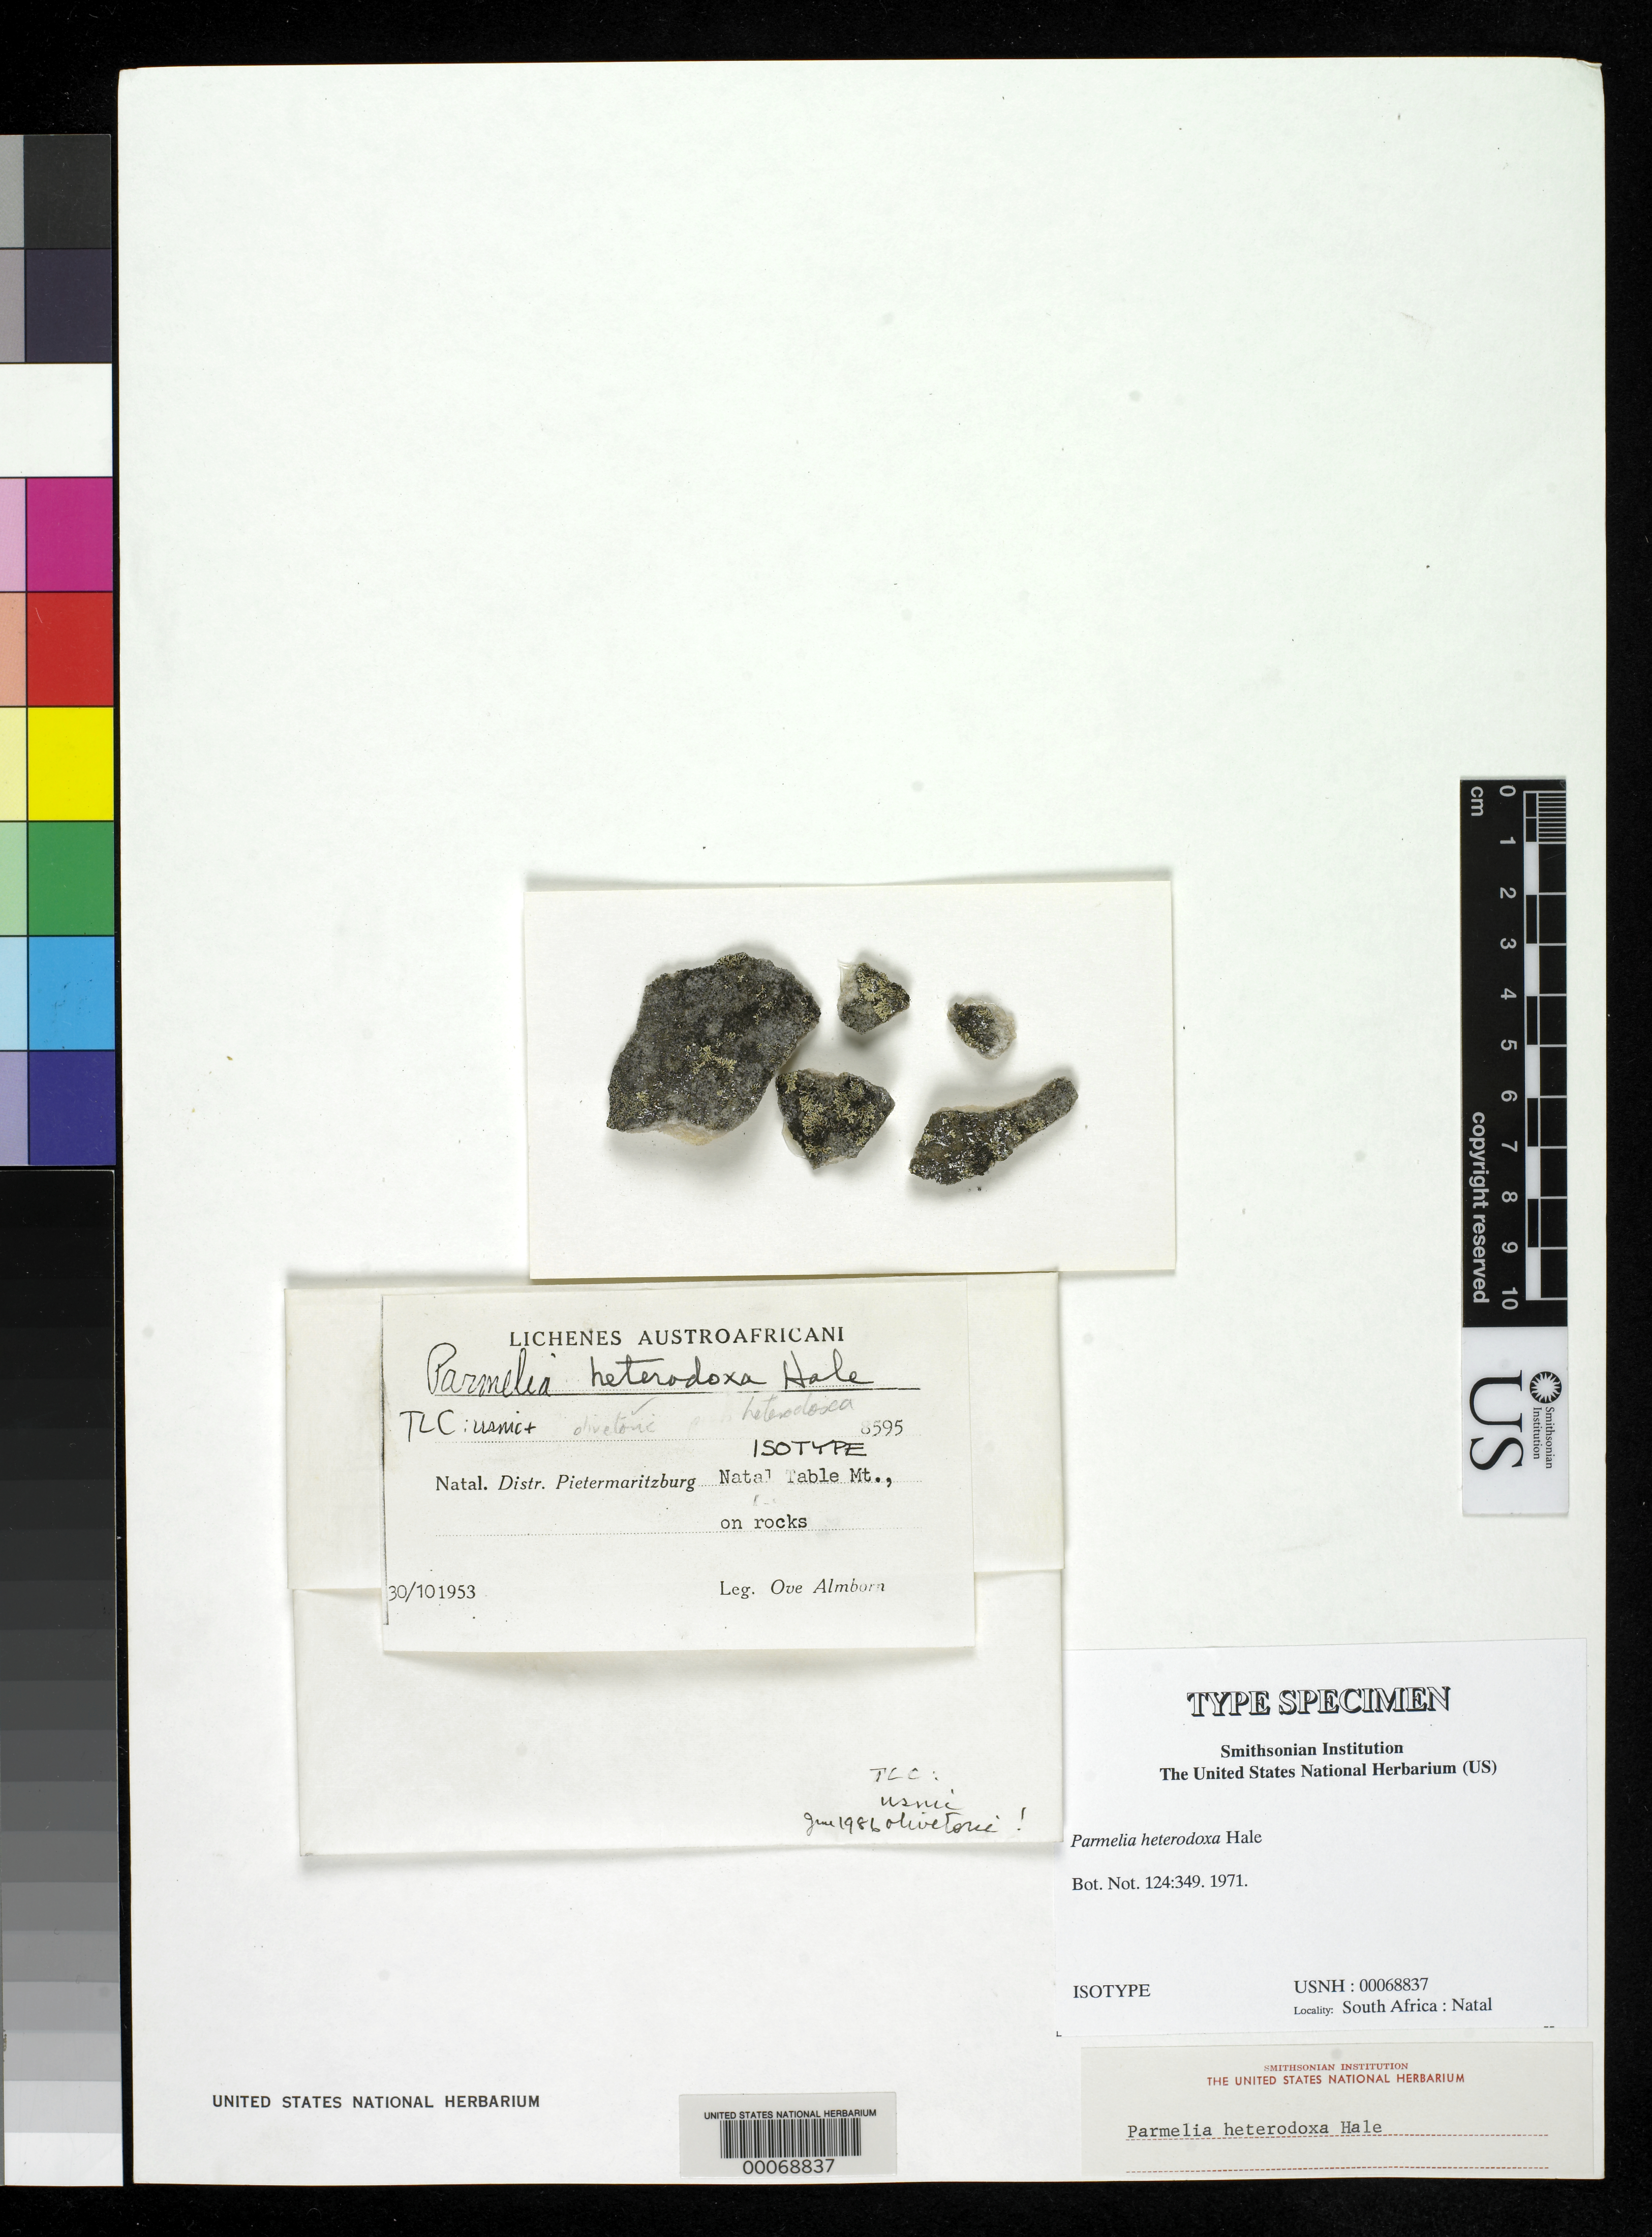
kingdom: Fungi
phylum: Ascomycota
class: Lecanoromycetes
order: Lecanorales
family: Parmeliaceae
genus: Parmelia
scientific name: Parmelia heterodoxa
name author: Hale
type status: Isotype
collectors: O. Almborn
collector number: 8595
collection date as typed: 30 Oct 1953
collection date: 1953-10-30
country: South Africa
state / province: KwaZulu-Natal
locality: Natal, Table Mt. Pietermaritzburg